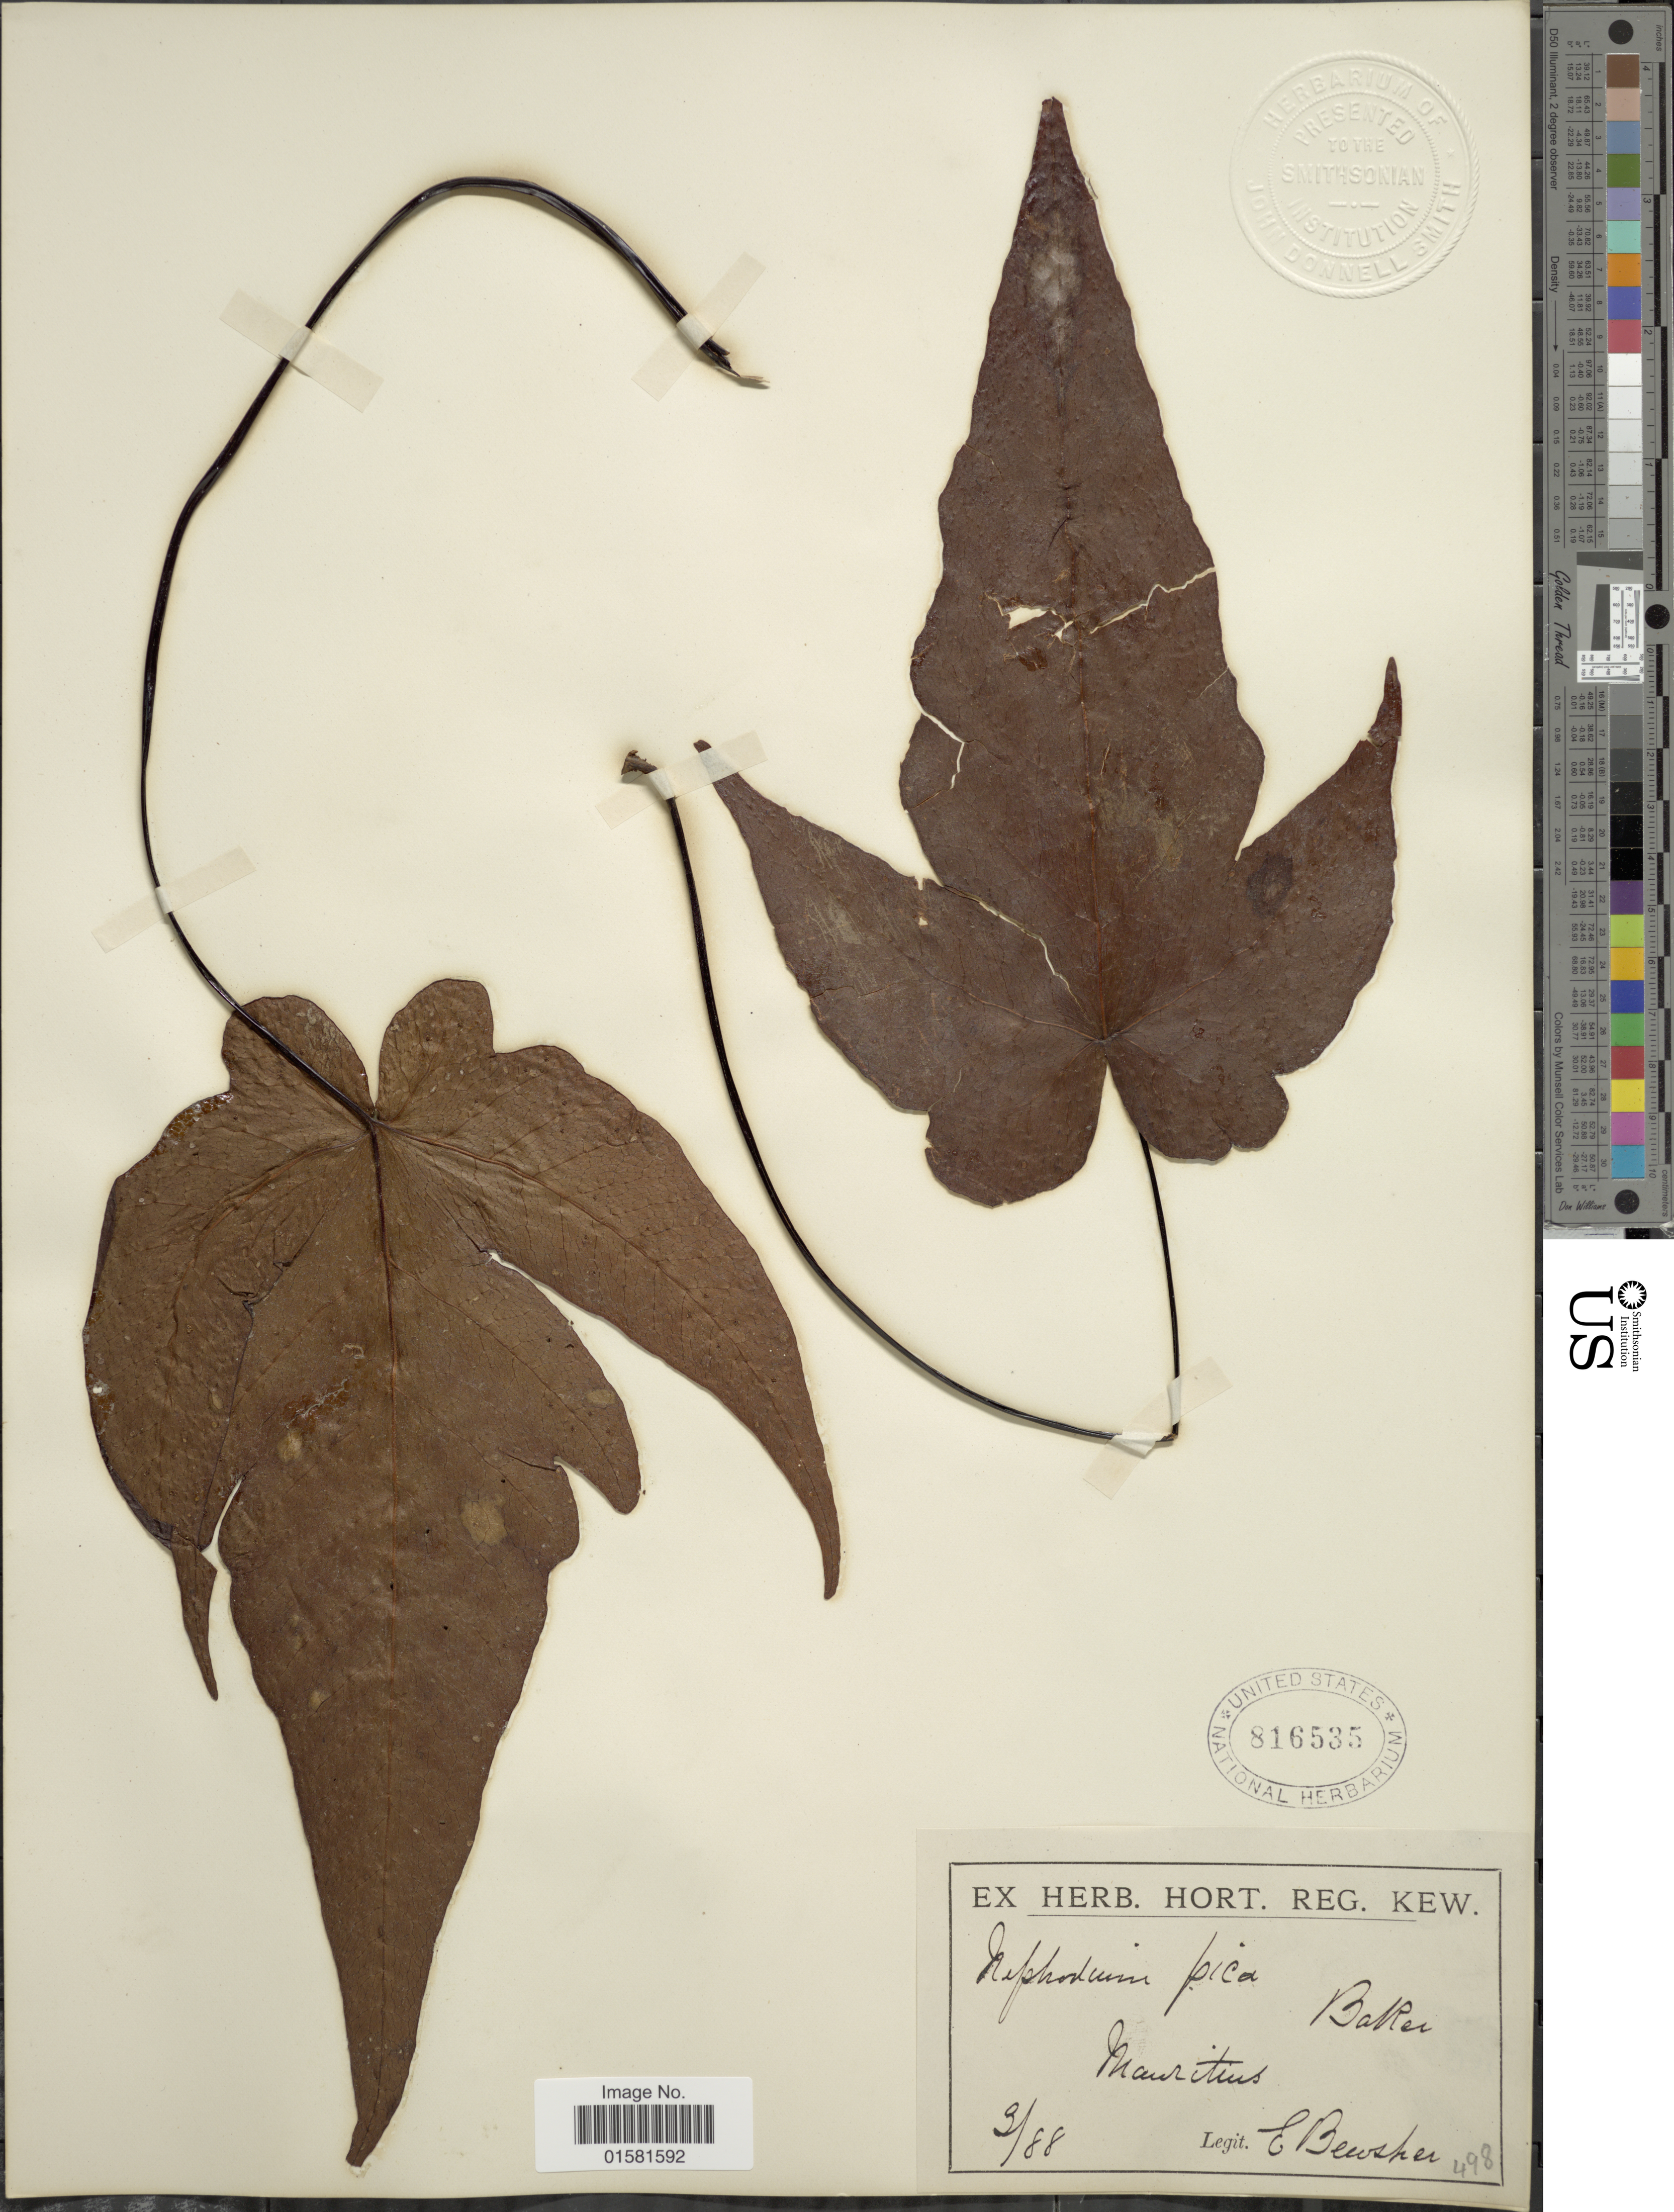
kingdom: Plantae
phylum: Tracheophyta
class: Polypodiopsida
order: Polypodiales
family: Tectariaceae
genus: Tectaria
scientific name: Tectaria pica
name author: (L. f.) C. Chr.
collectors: C. Bewsher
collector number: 498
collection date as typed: Transcribed d/m/y: /3/88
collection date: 1888-03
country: Mauritius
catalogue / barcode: US 816535